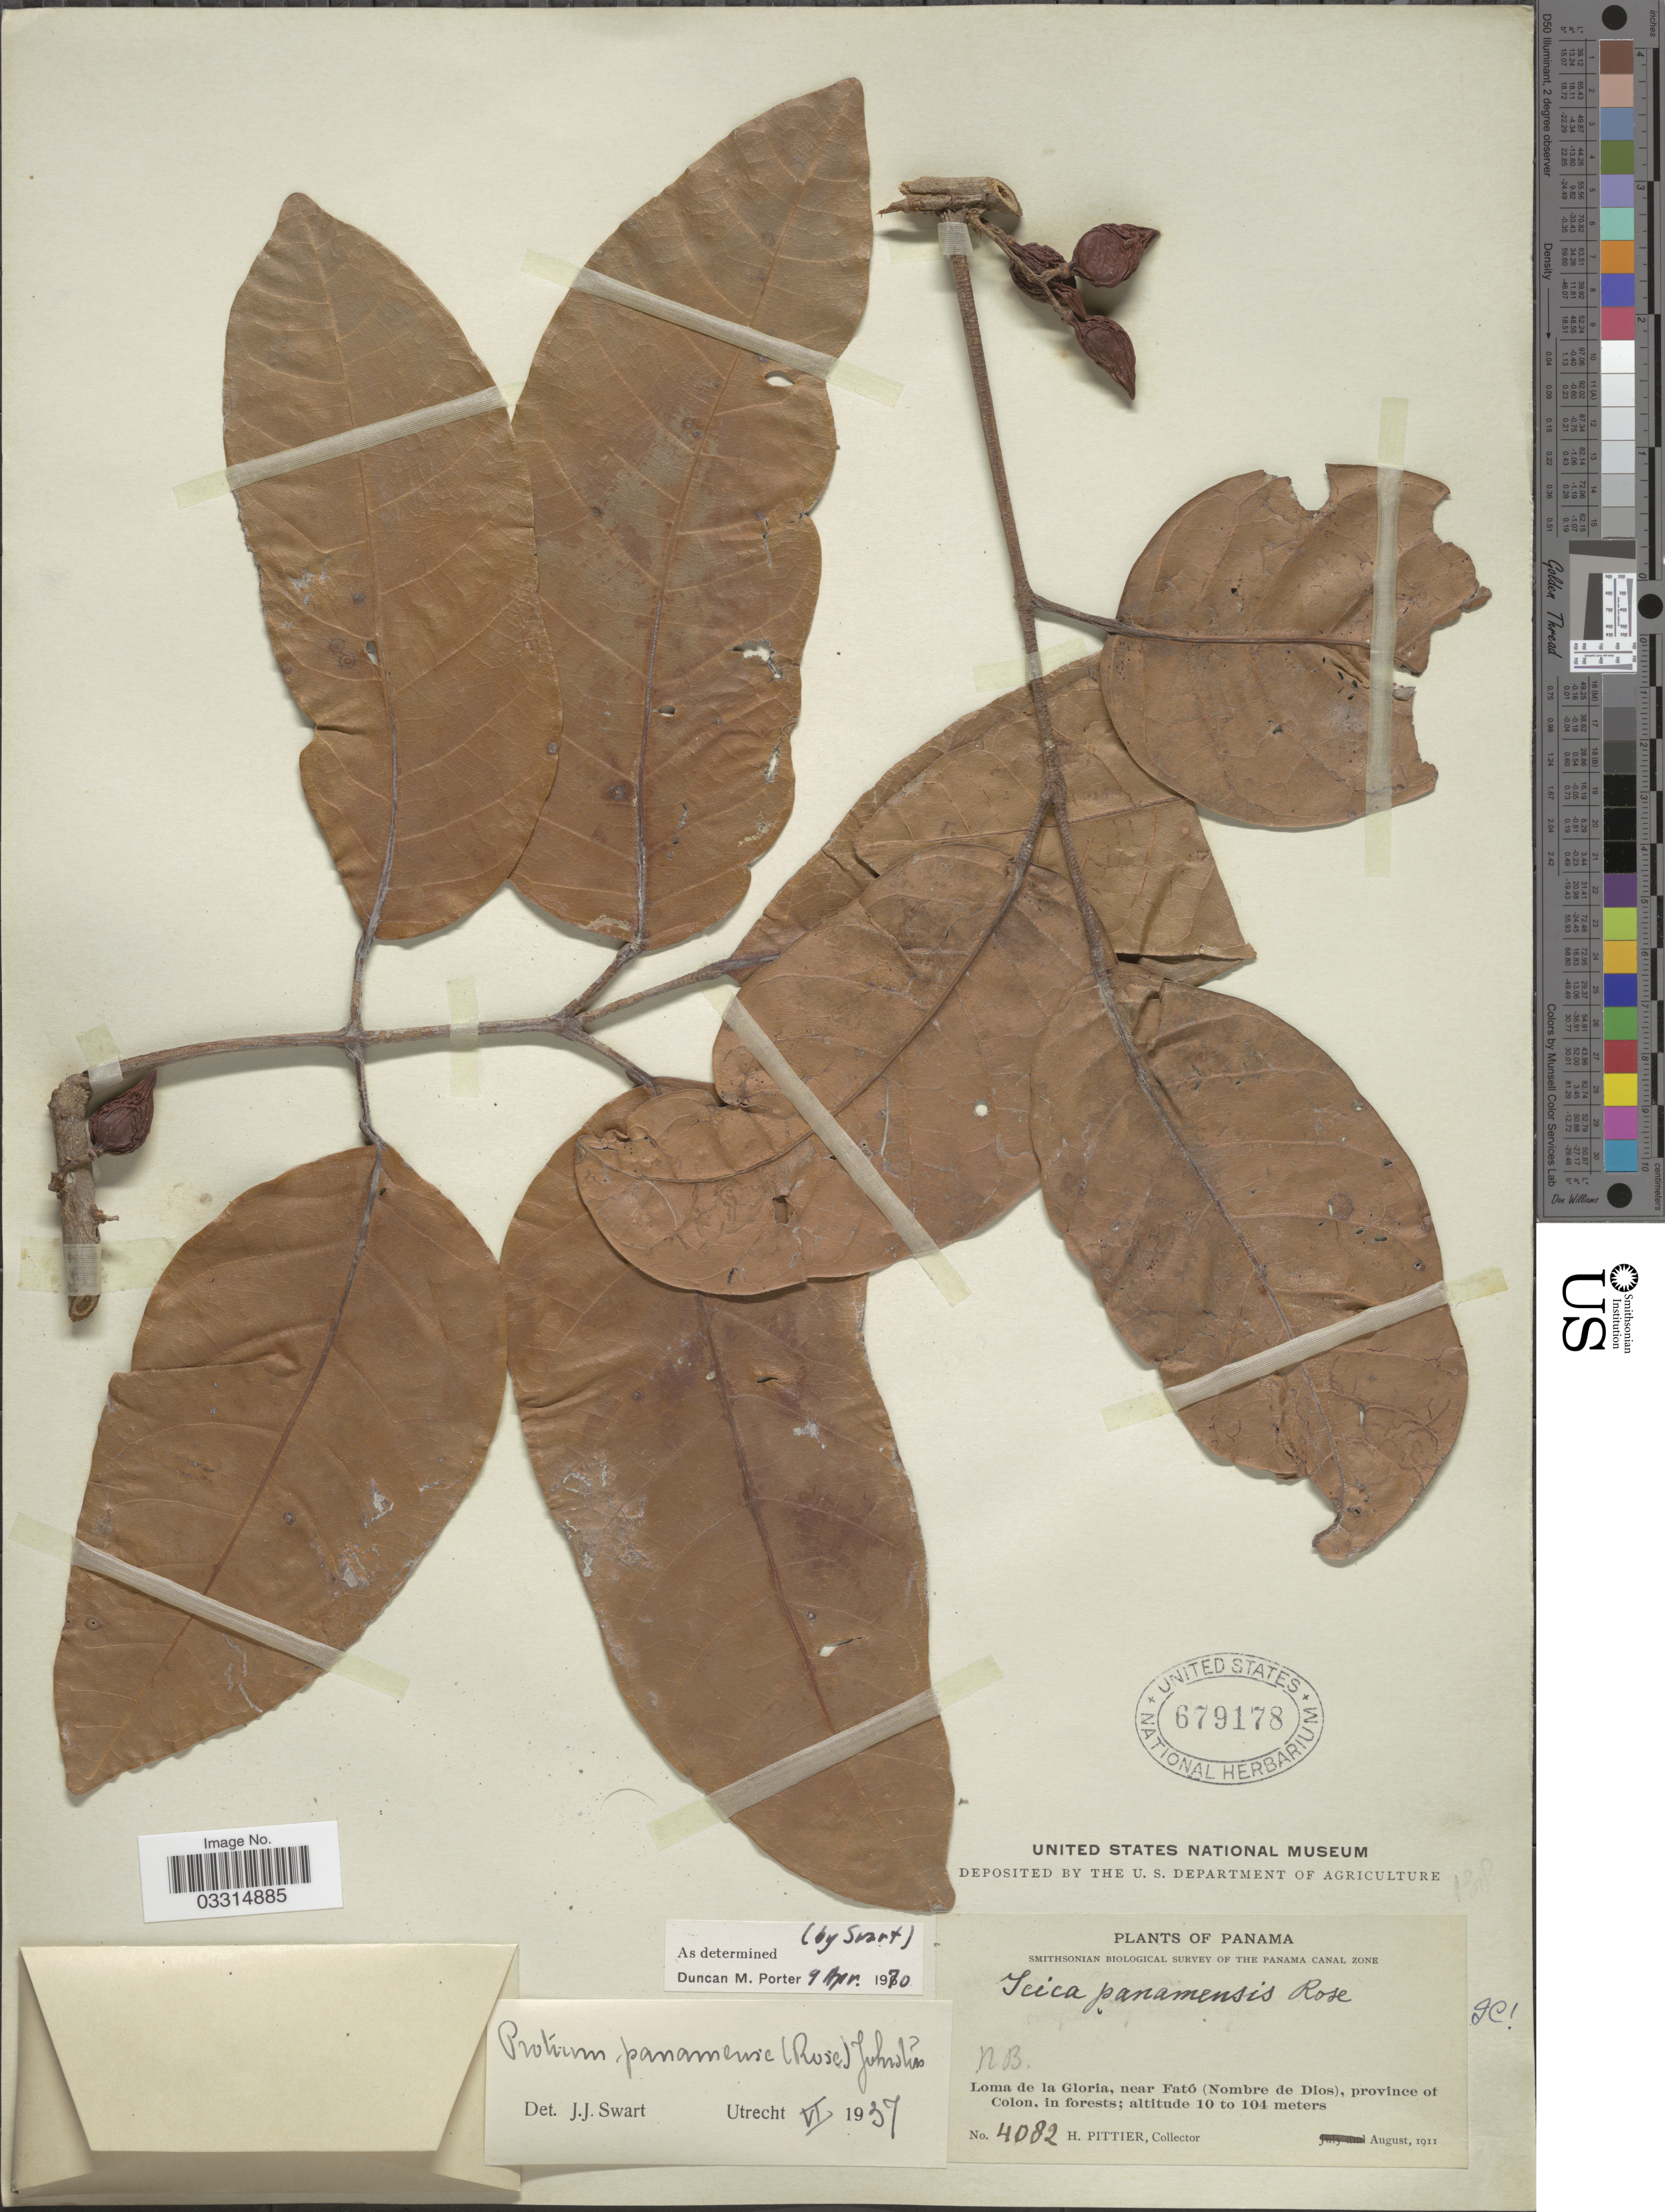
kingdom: Plantae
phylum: Tracheophyta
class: Magnoliopsida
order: Sapindales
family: Burseraceae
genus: Protium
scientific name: Protium panamense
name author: (Rose) I.M. Johnst.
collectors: H. F. Pittier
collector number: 4082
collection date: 1911-08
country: Panama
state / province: Colón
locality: Panama Canal Zone. Loma de la Gloria, near Fató (Nombre de Dios).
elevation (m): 10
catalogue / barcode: US 679178